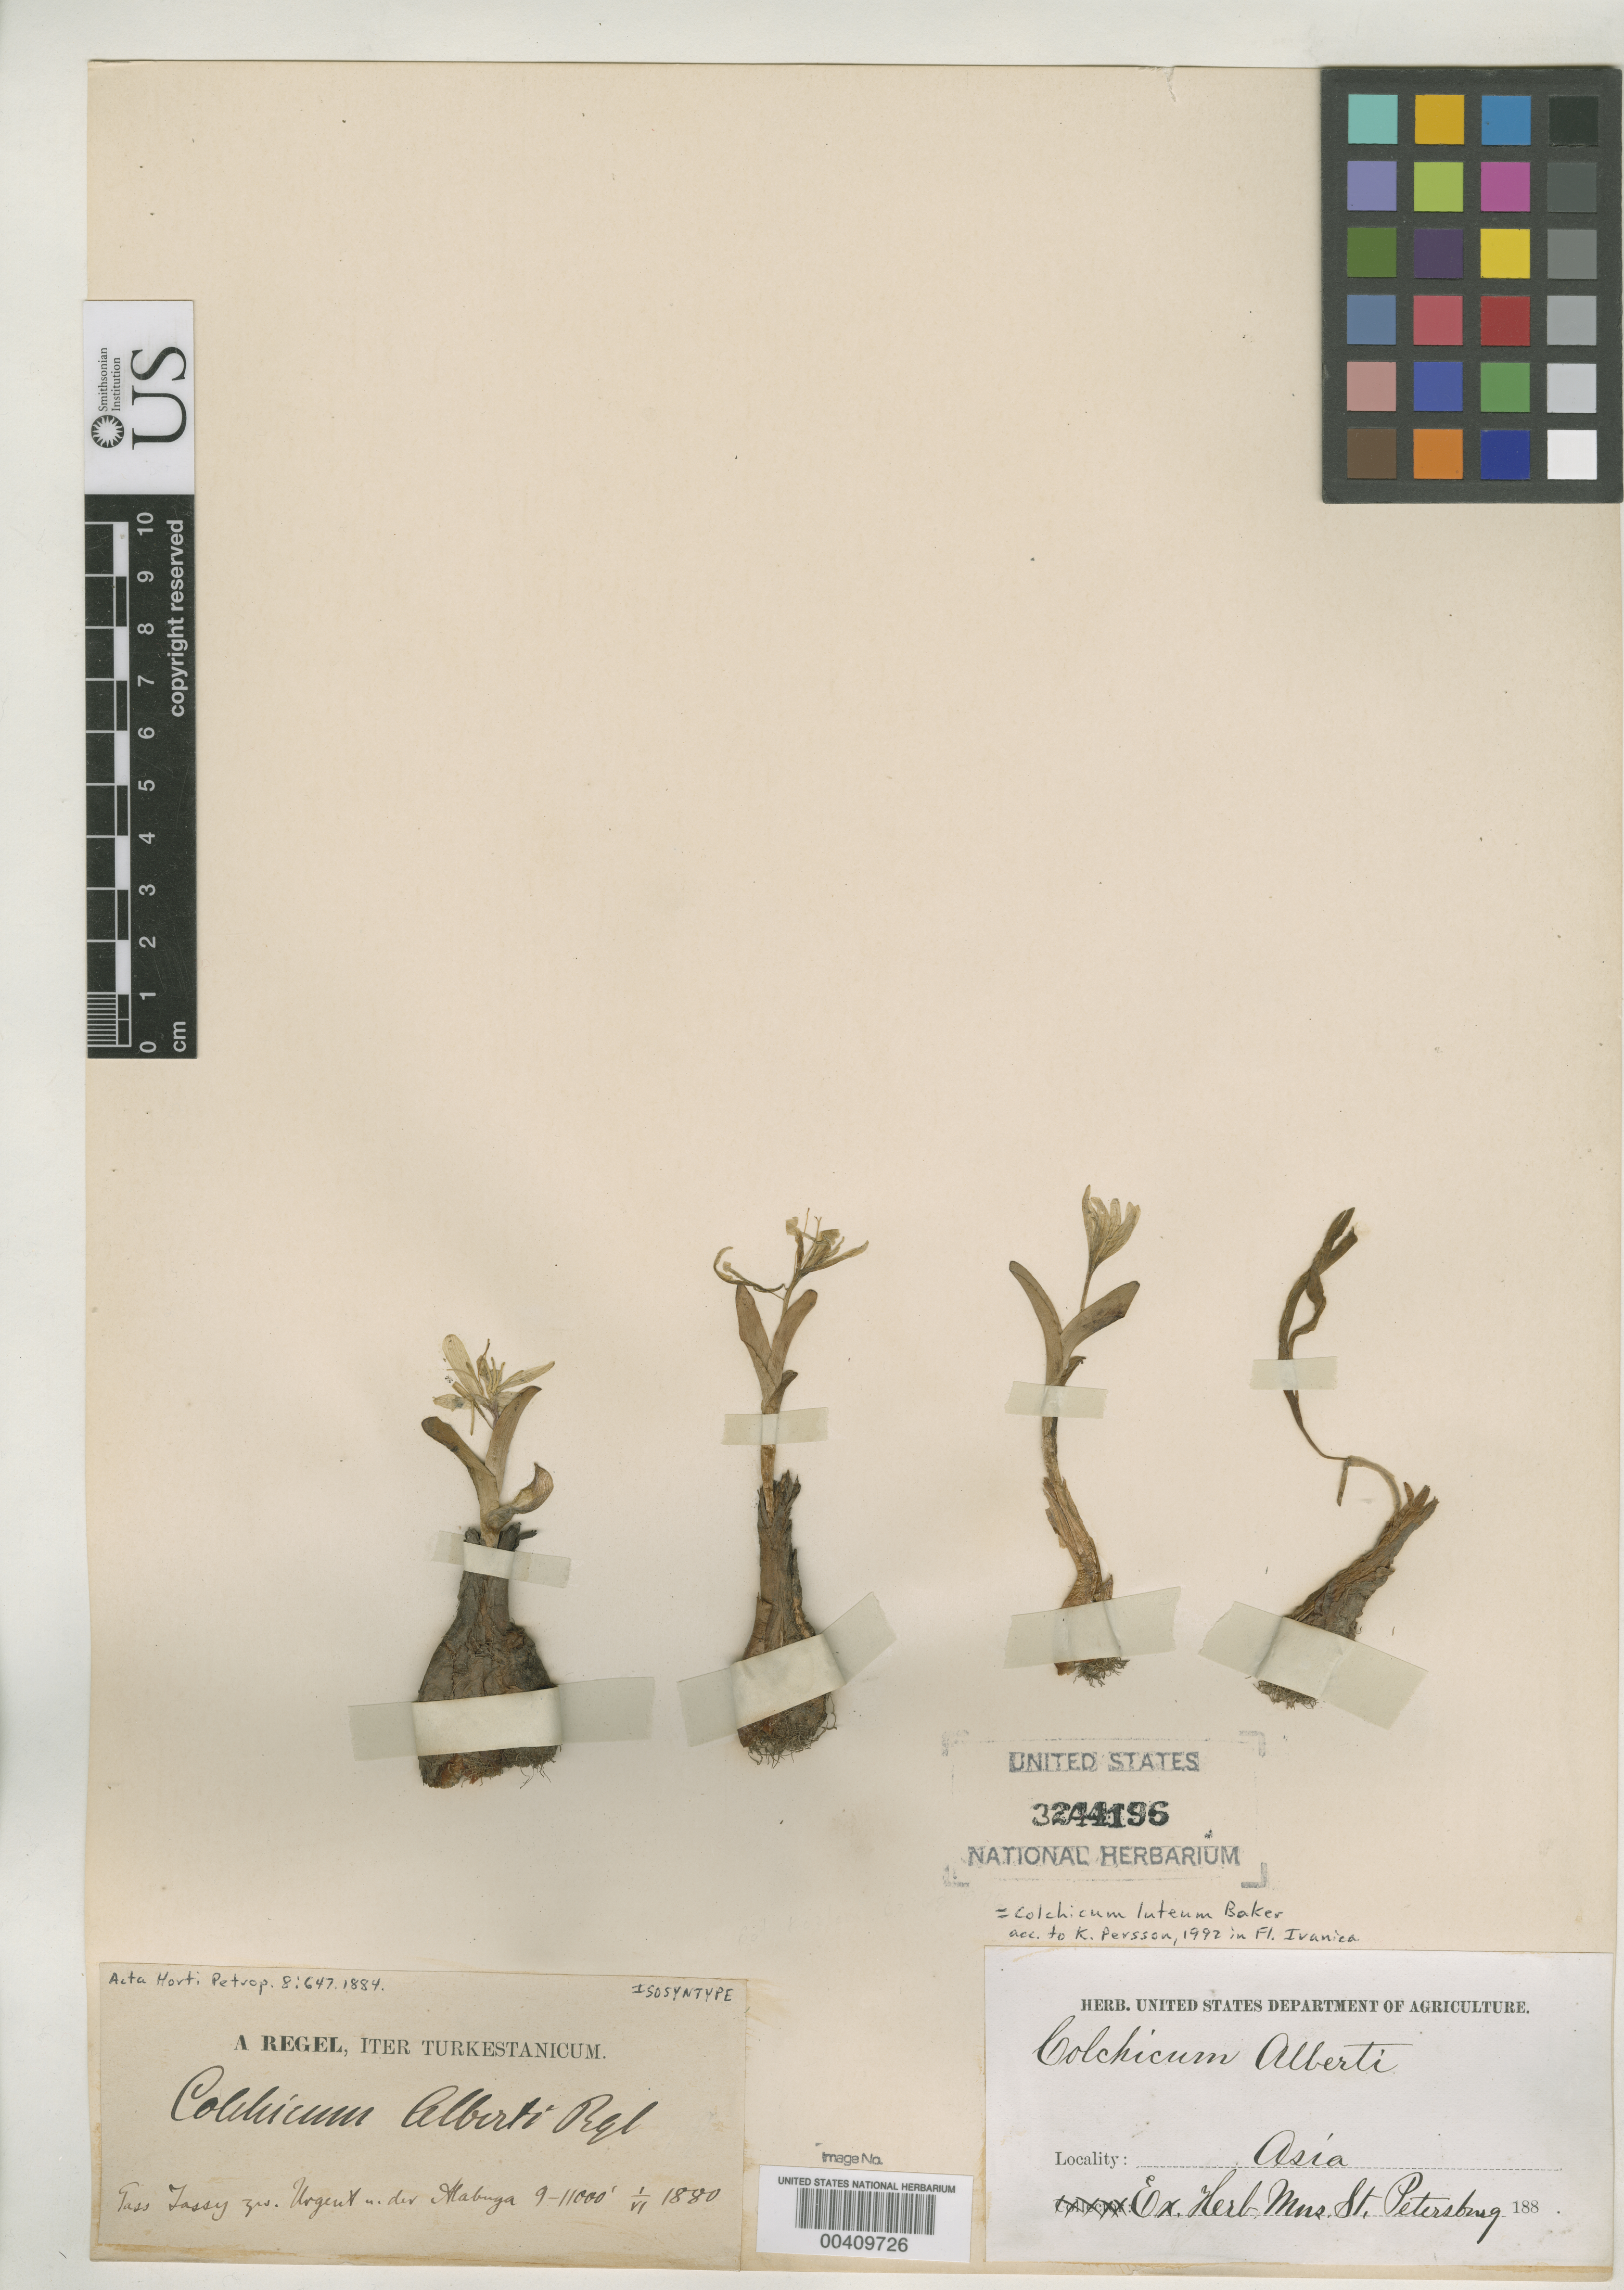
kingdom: Plantae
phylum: Tracheophyta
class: Liliopsida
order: Liliales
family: Colchicaceae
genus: Colchicum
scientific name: Colchicum alberti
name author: A. Regel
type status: Isosyntype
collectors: A. Regel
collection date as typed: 01 Jun 1880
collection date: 1880-06-01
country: Kyrgyzstan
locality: Pass Tassey Zrs. Urgent inter Alabuga.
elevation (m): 2743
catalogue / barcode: US 3244196